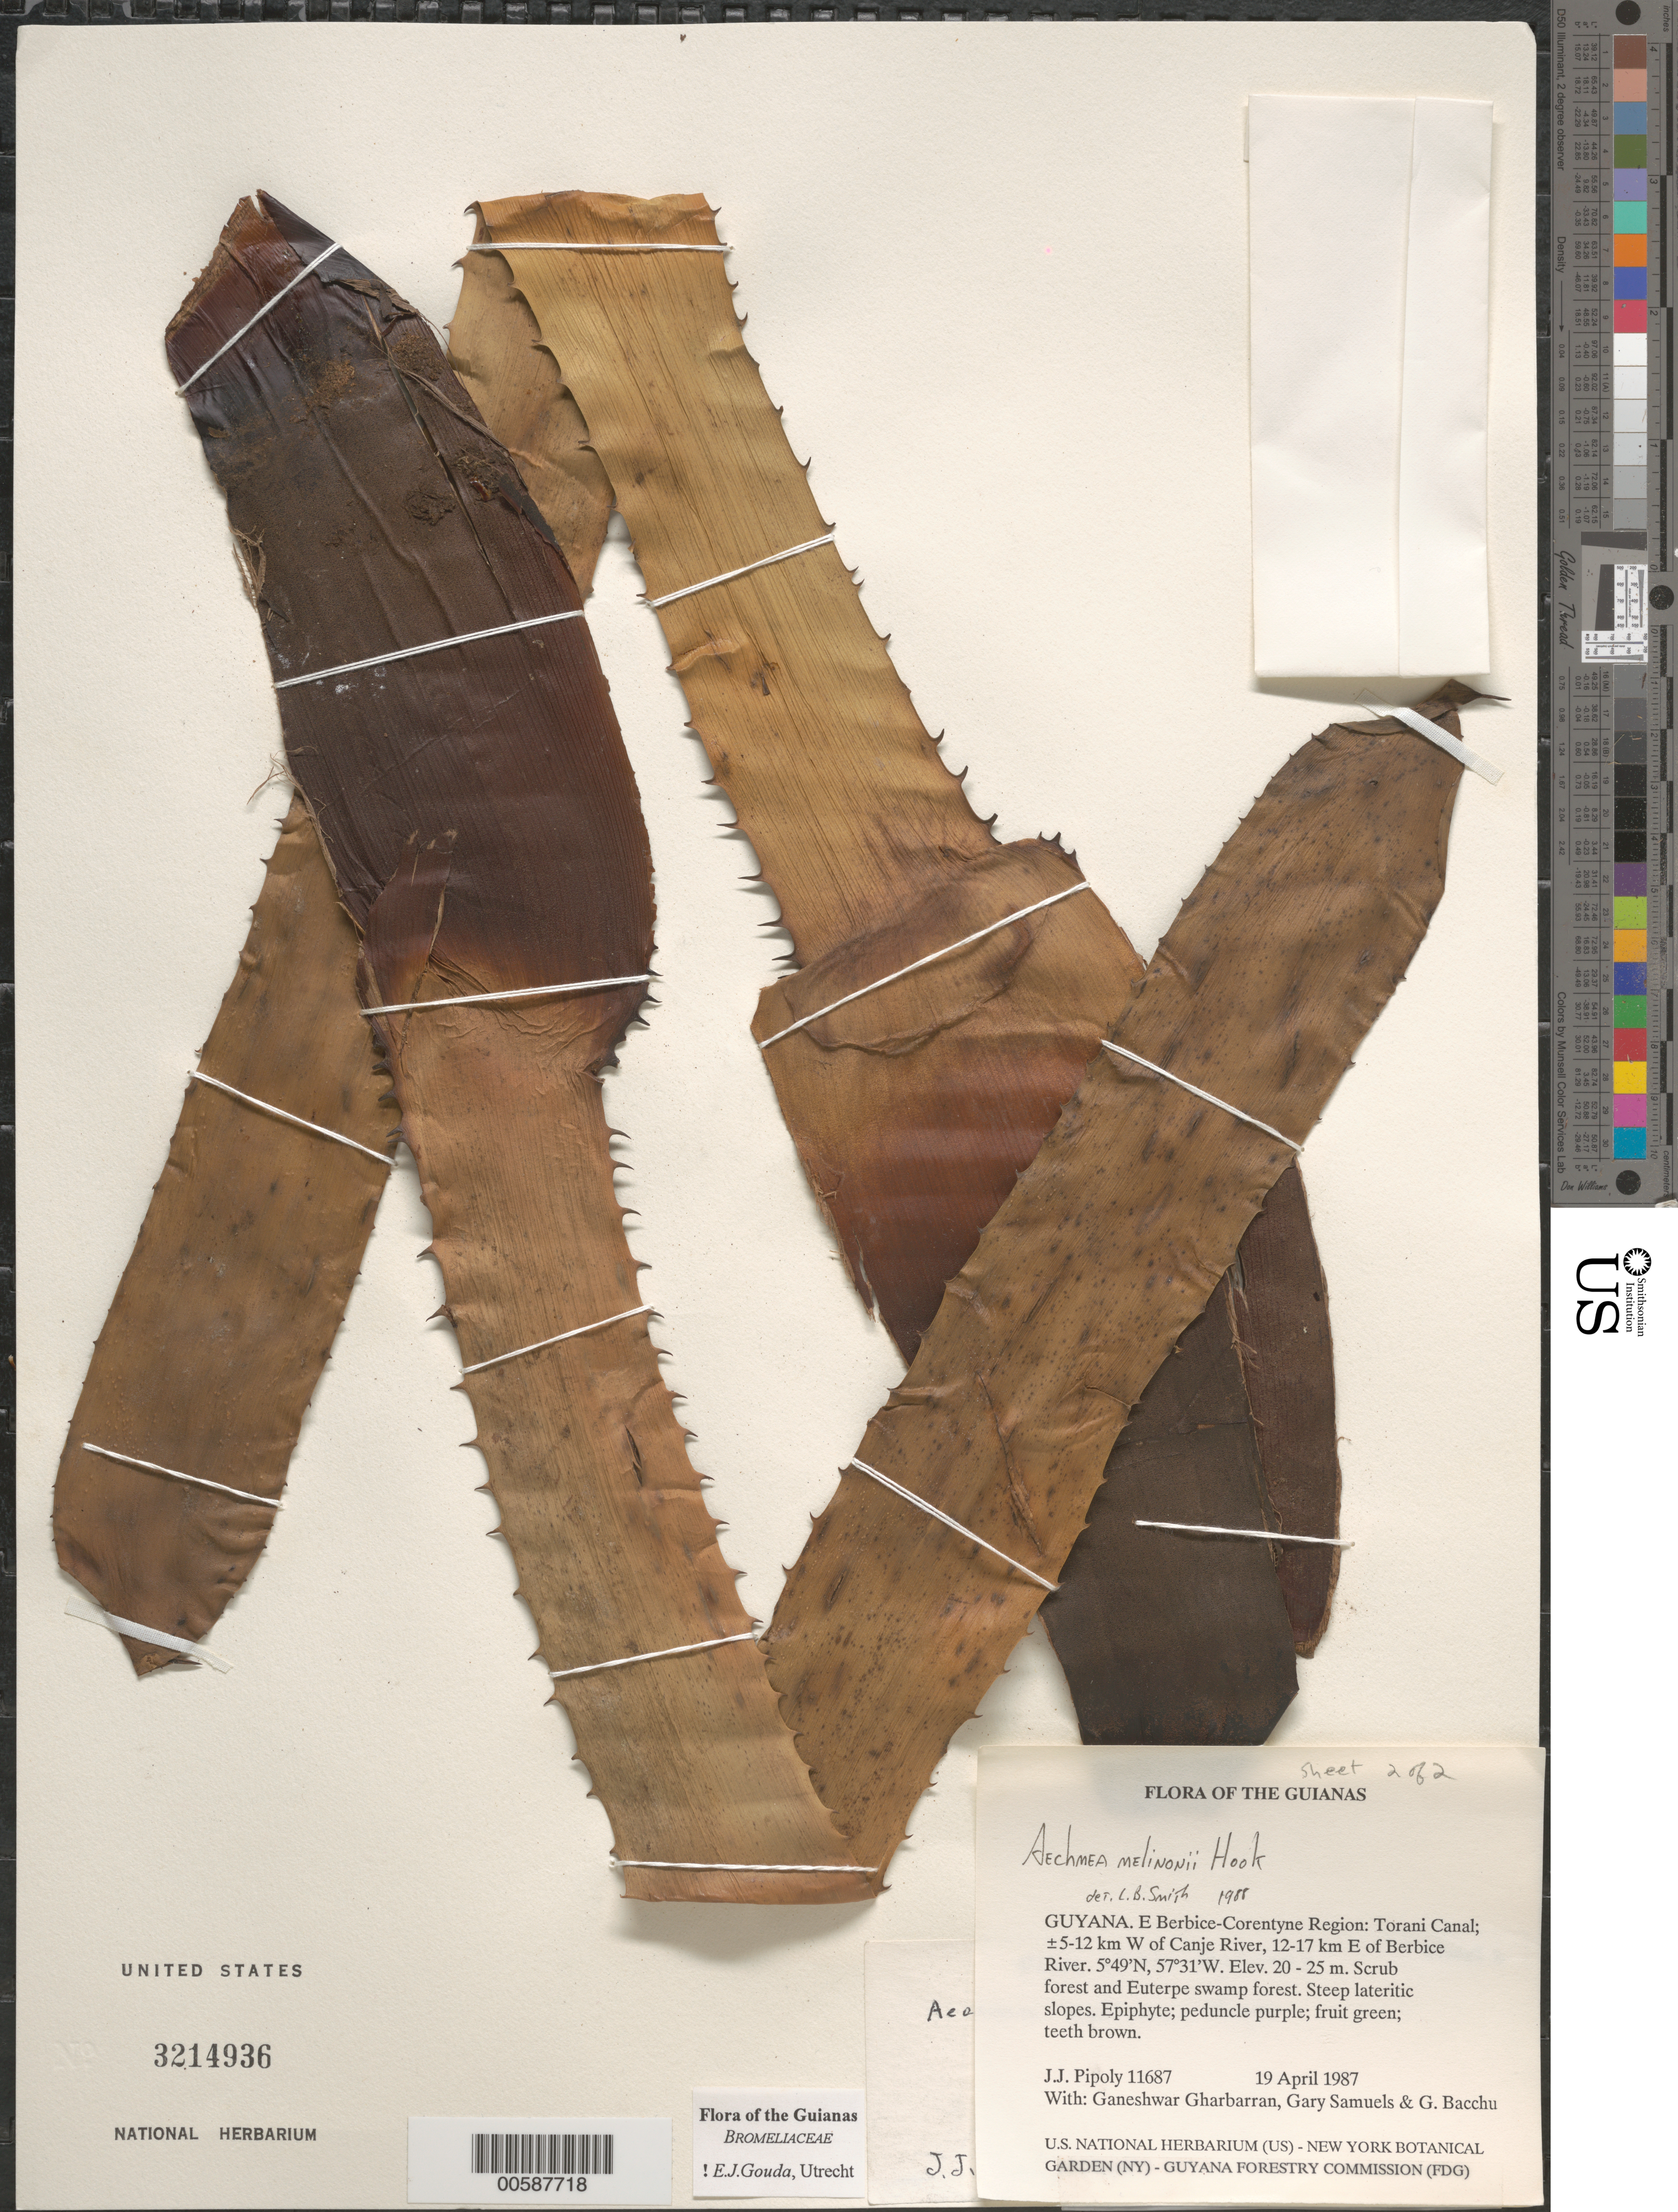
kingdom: Plantae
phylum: Tracheophyta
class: Liliopsida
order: Poales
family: Bromeliaceae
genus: Aechmea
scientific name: Aechmea melinonii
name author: Hook.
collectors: J. J. Pipoly, G. Gharbarran, G. Samuels & G. Bacchus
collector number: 11687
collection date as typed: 19 April 1987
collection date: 1987-04-19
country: Guyana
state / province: E. Berbice-Corentyne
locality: Torani Canal; ±5-12 km W of Canje River, 12-17 km E of Berbice River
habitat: Scrub forest and Euterpe Swamp forestSteep lateritic slopes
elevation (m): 20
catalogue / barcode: US 3214936